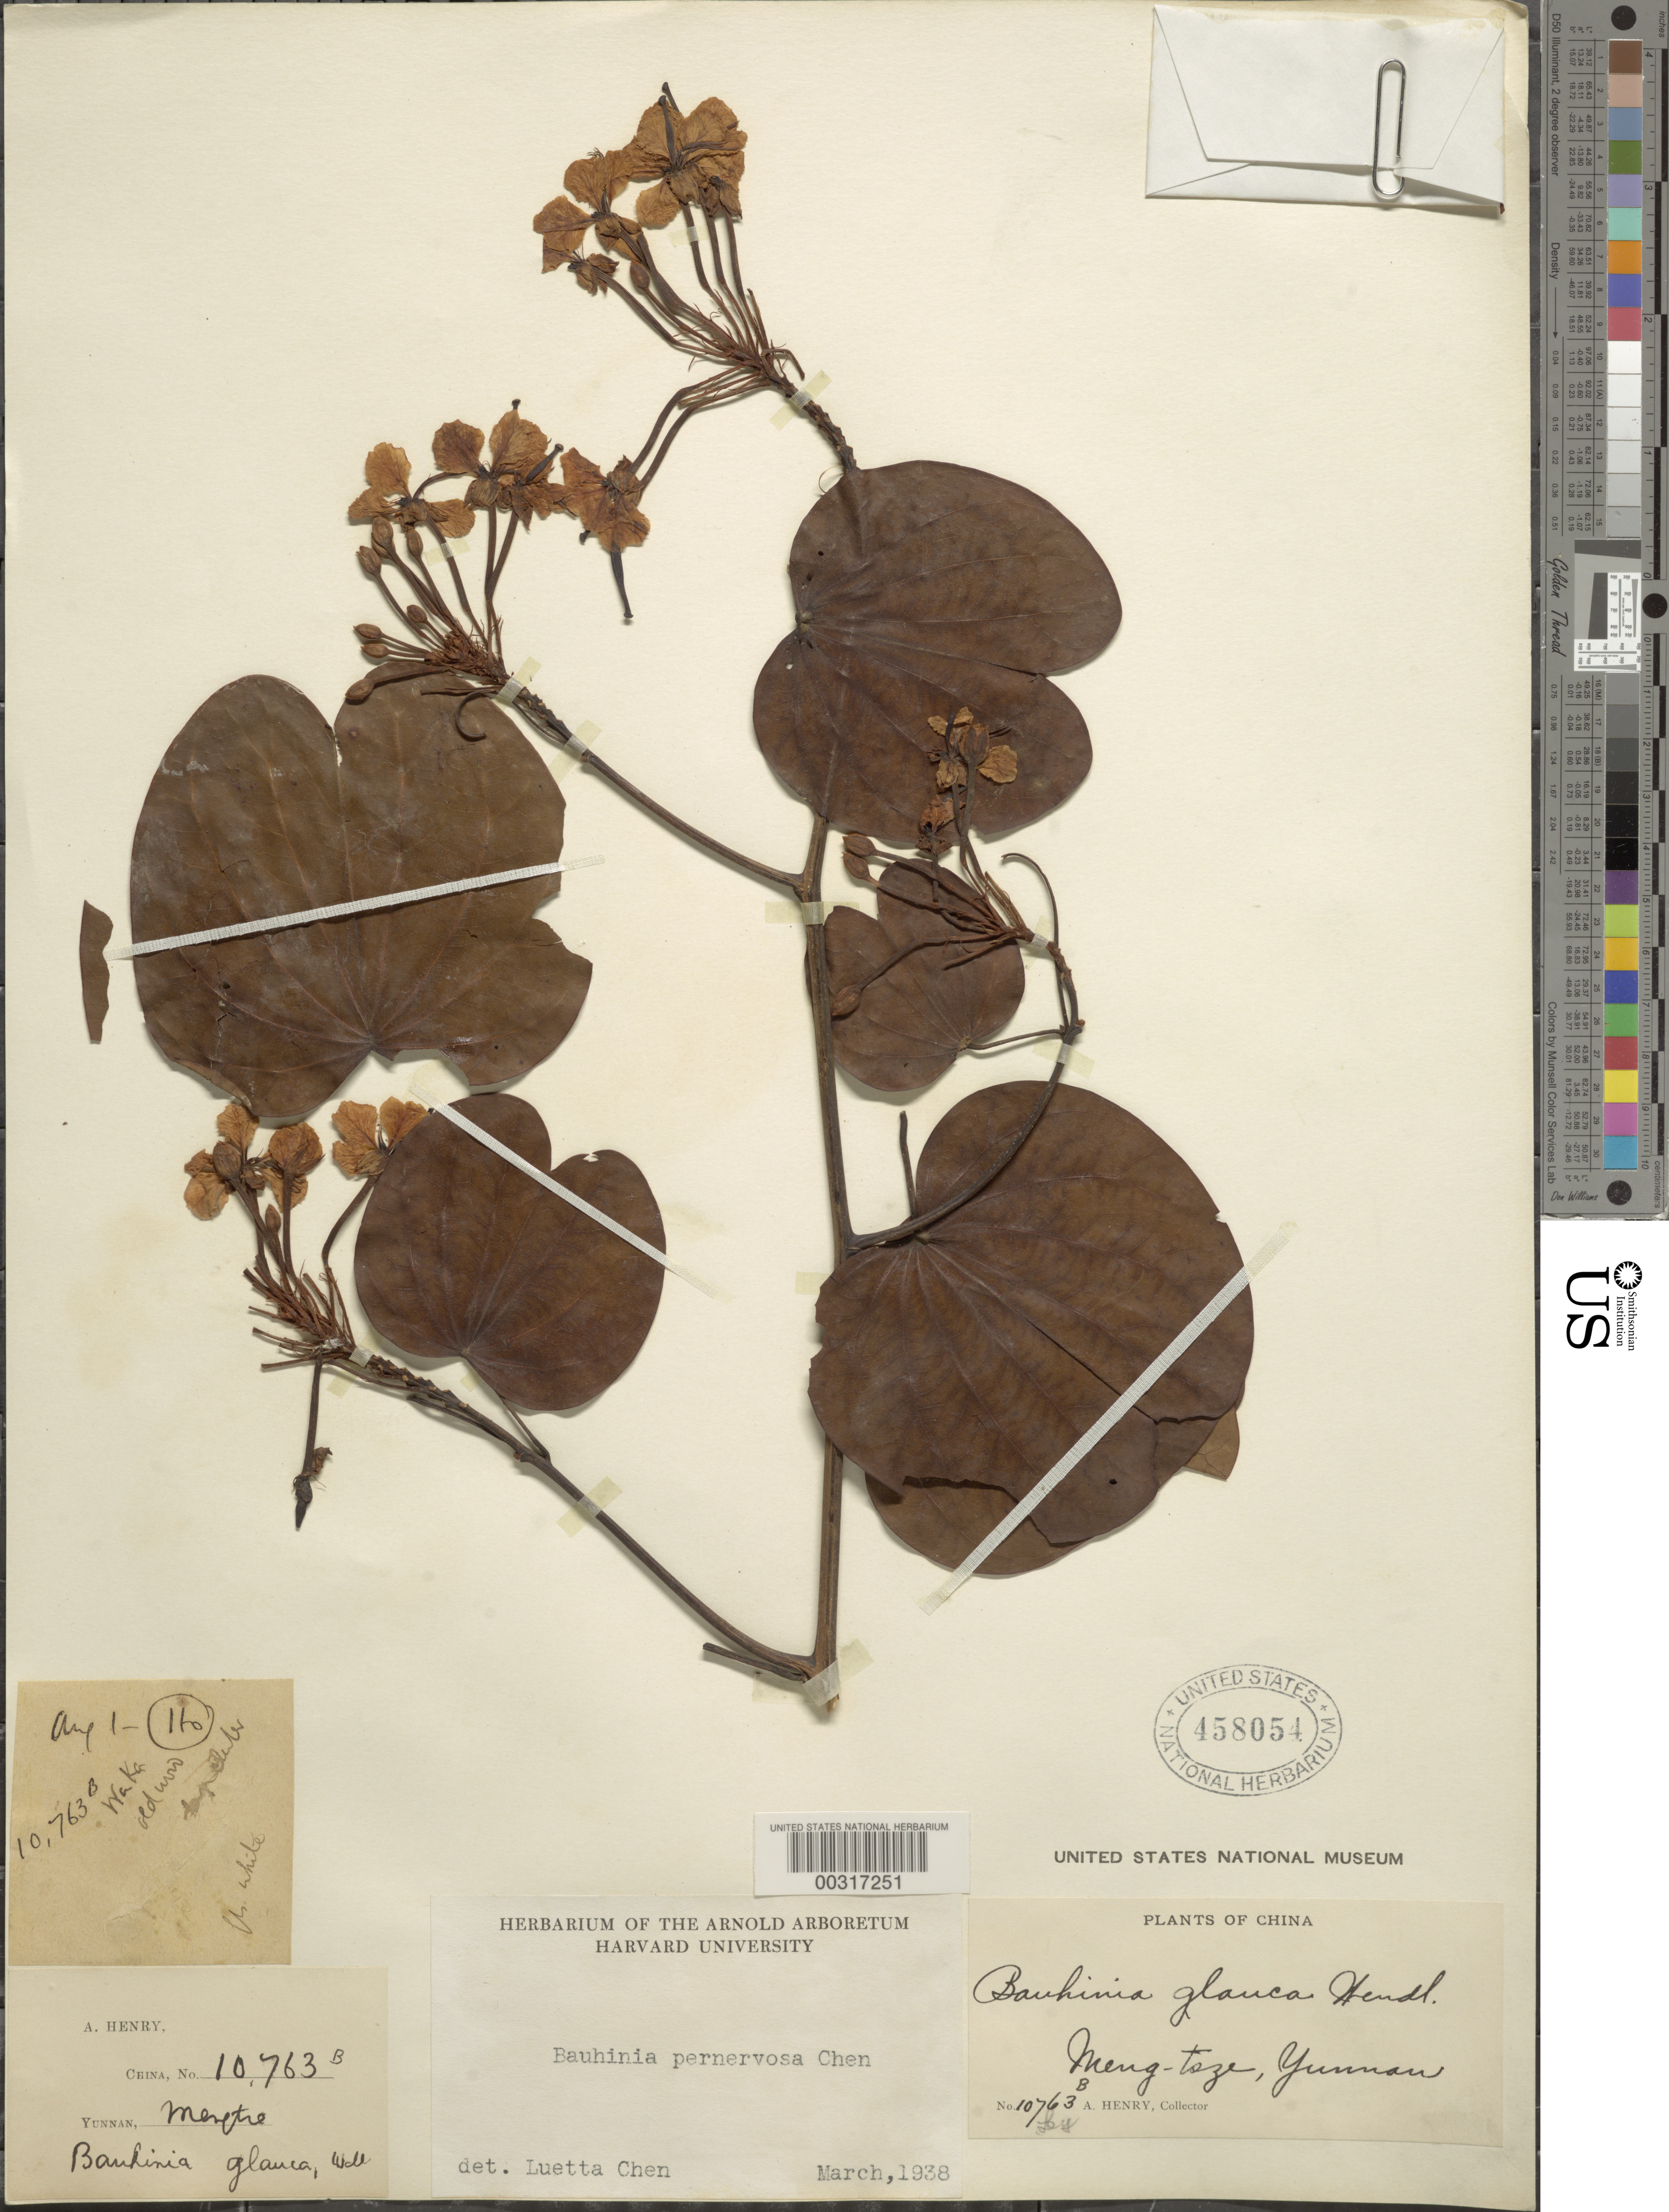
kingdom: Plantae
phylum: Tracheophyta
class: Magnoliopsida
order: Fabales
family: Fabaceae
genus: Cheniella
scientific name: Cheniella tenuiflora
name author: (C.B. Clarke) R. Clark & Mackinder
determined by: U.S. National Herbarium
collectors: A. Henry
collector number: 10763 B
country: China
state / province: Yunnan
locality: Meng-tsze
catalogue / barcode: US 458054